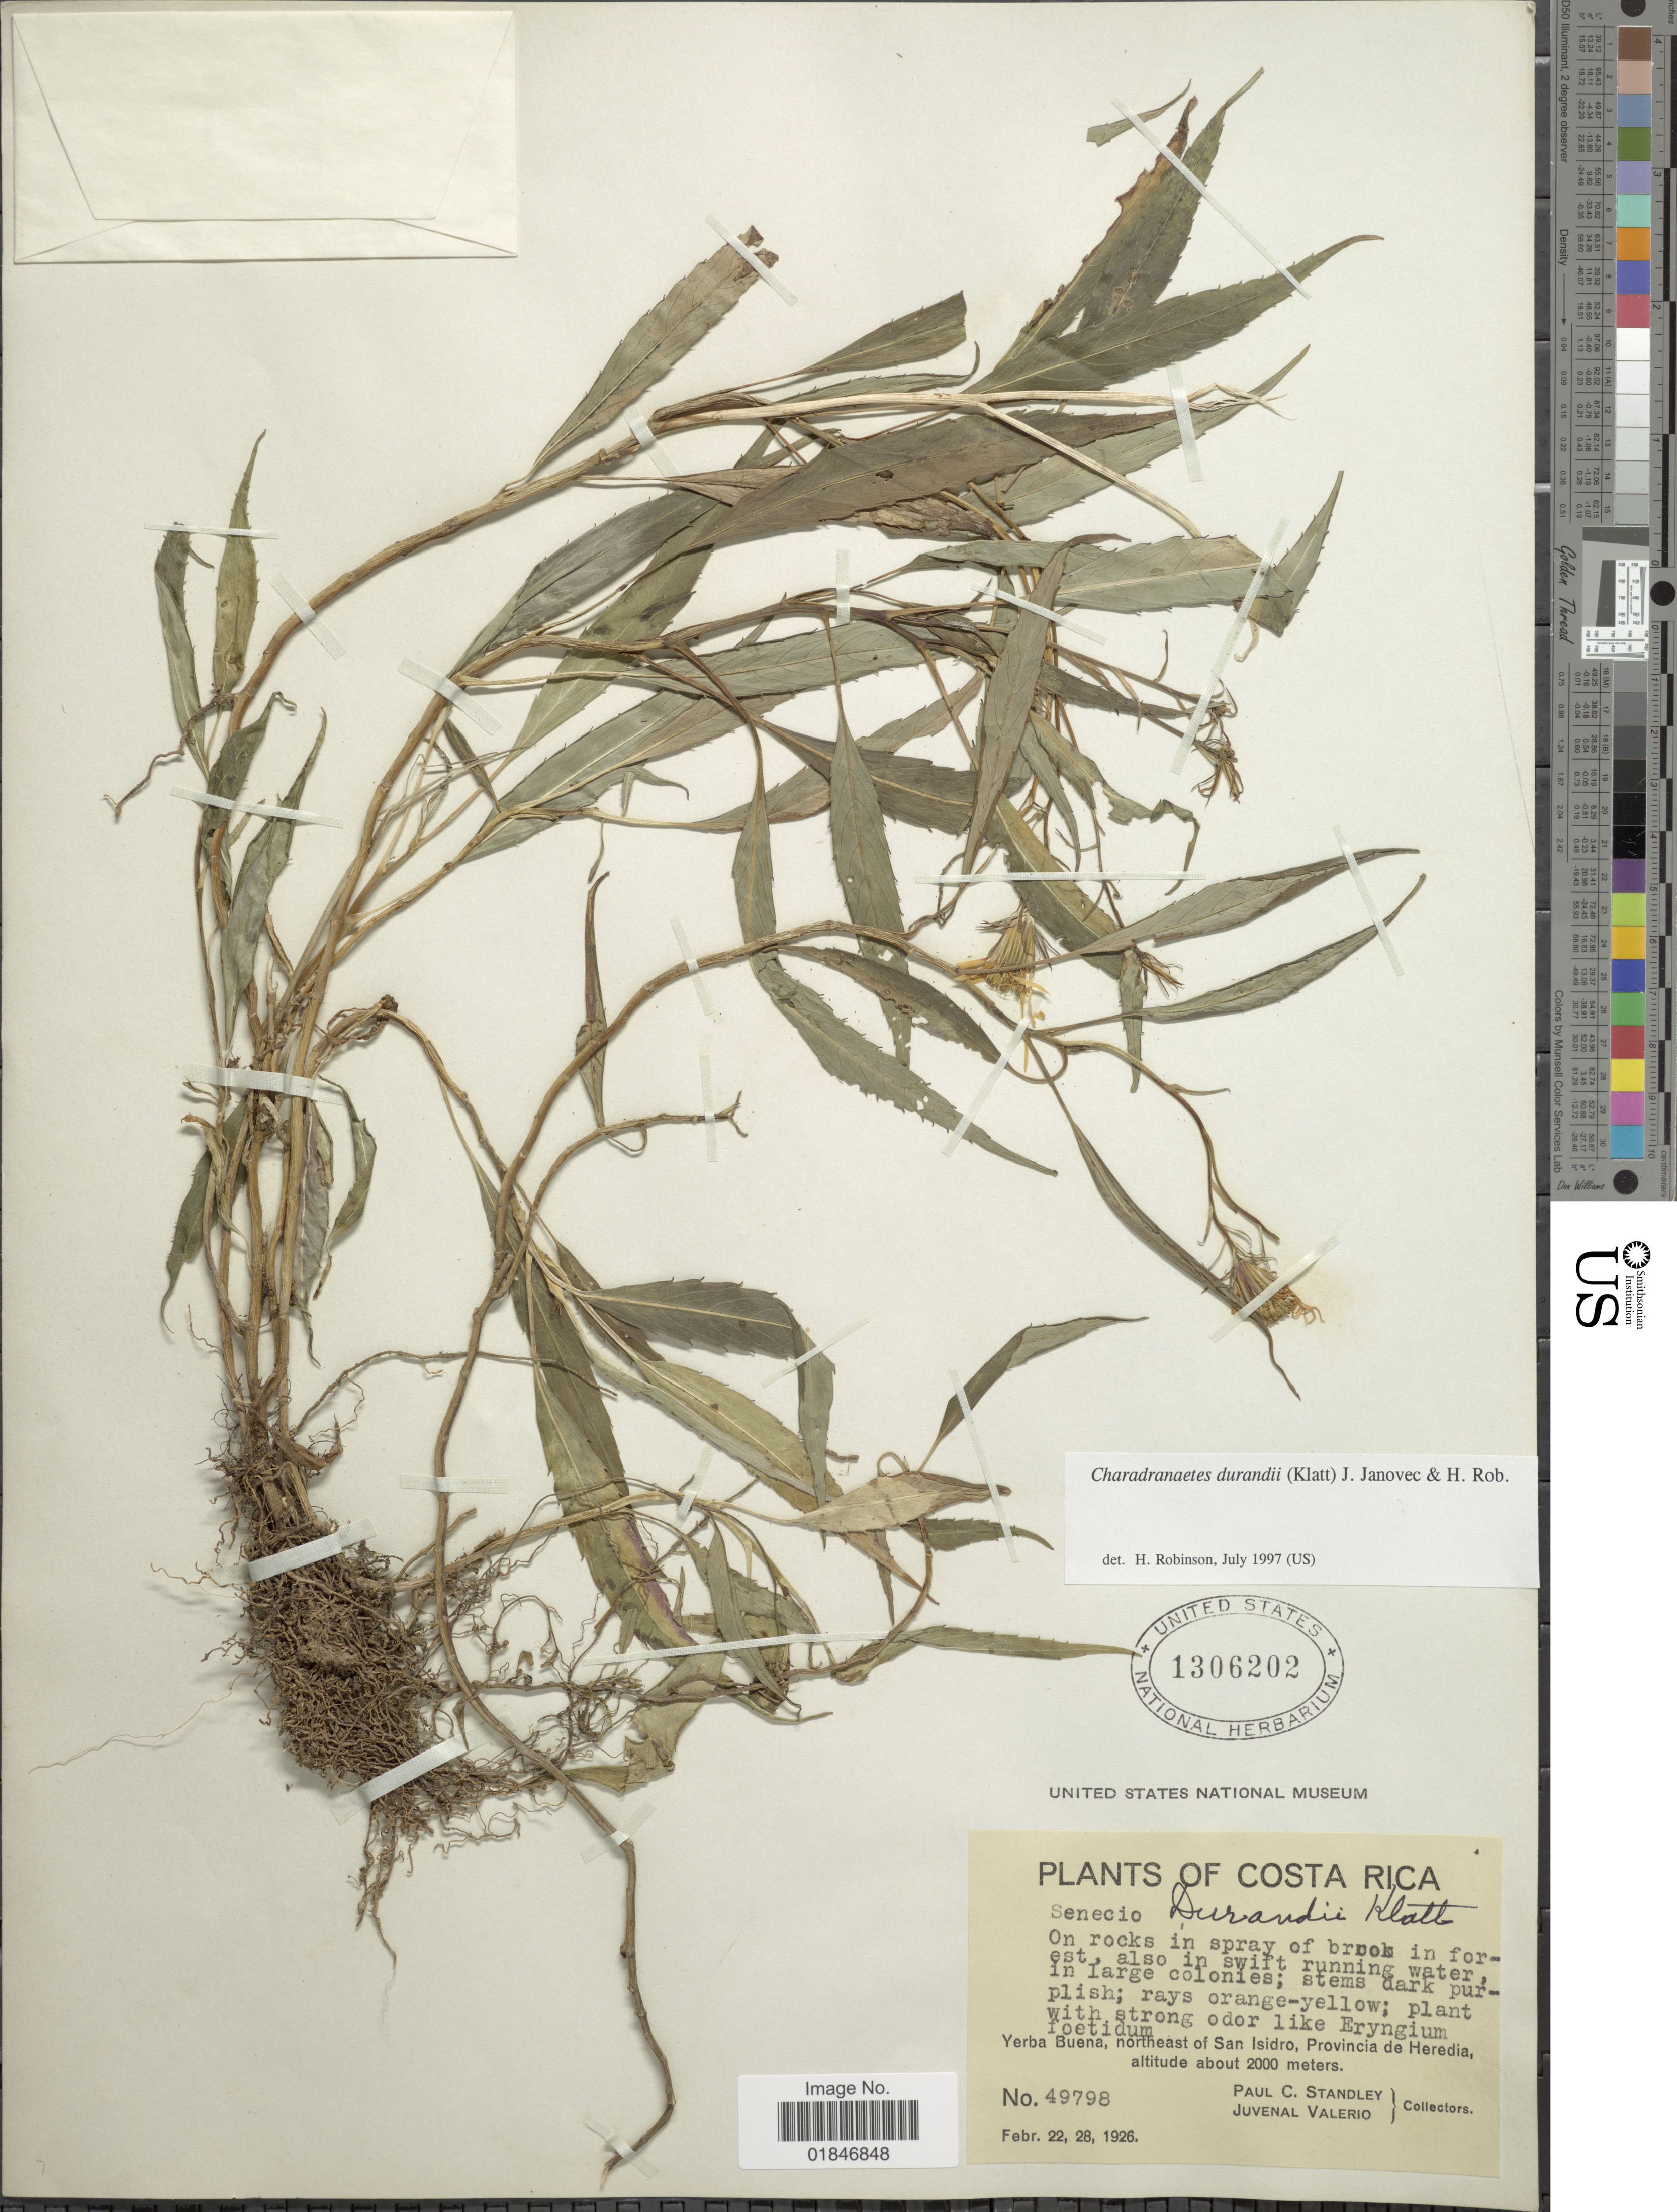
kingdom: Plantae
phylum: Tracheophyta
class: Magnoliopsida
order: Asterales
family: Asteraceae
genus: Charadranaetes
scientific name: Charadranaetes durandii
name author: (Klatt) & H. Rob.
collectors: P. C. Standley & J. Valerio R.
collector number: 49798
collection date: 1926-02-22/1926-02-28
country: Costa Rica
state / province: Heredia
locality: Yerba Buena, northeast of San Isidro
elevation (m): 2000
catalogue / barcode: US 1306202